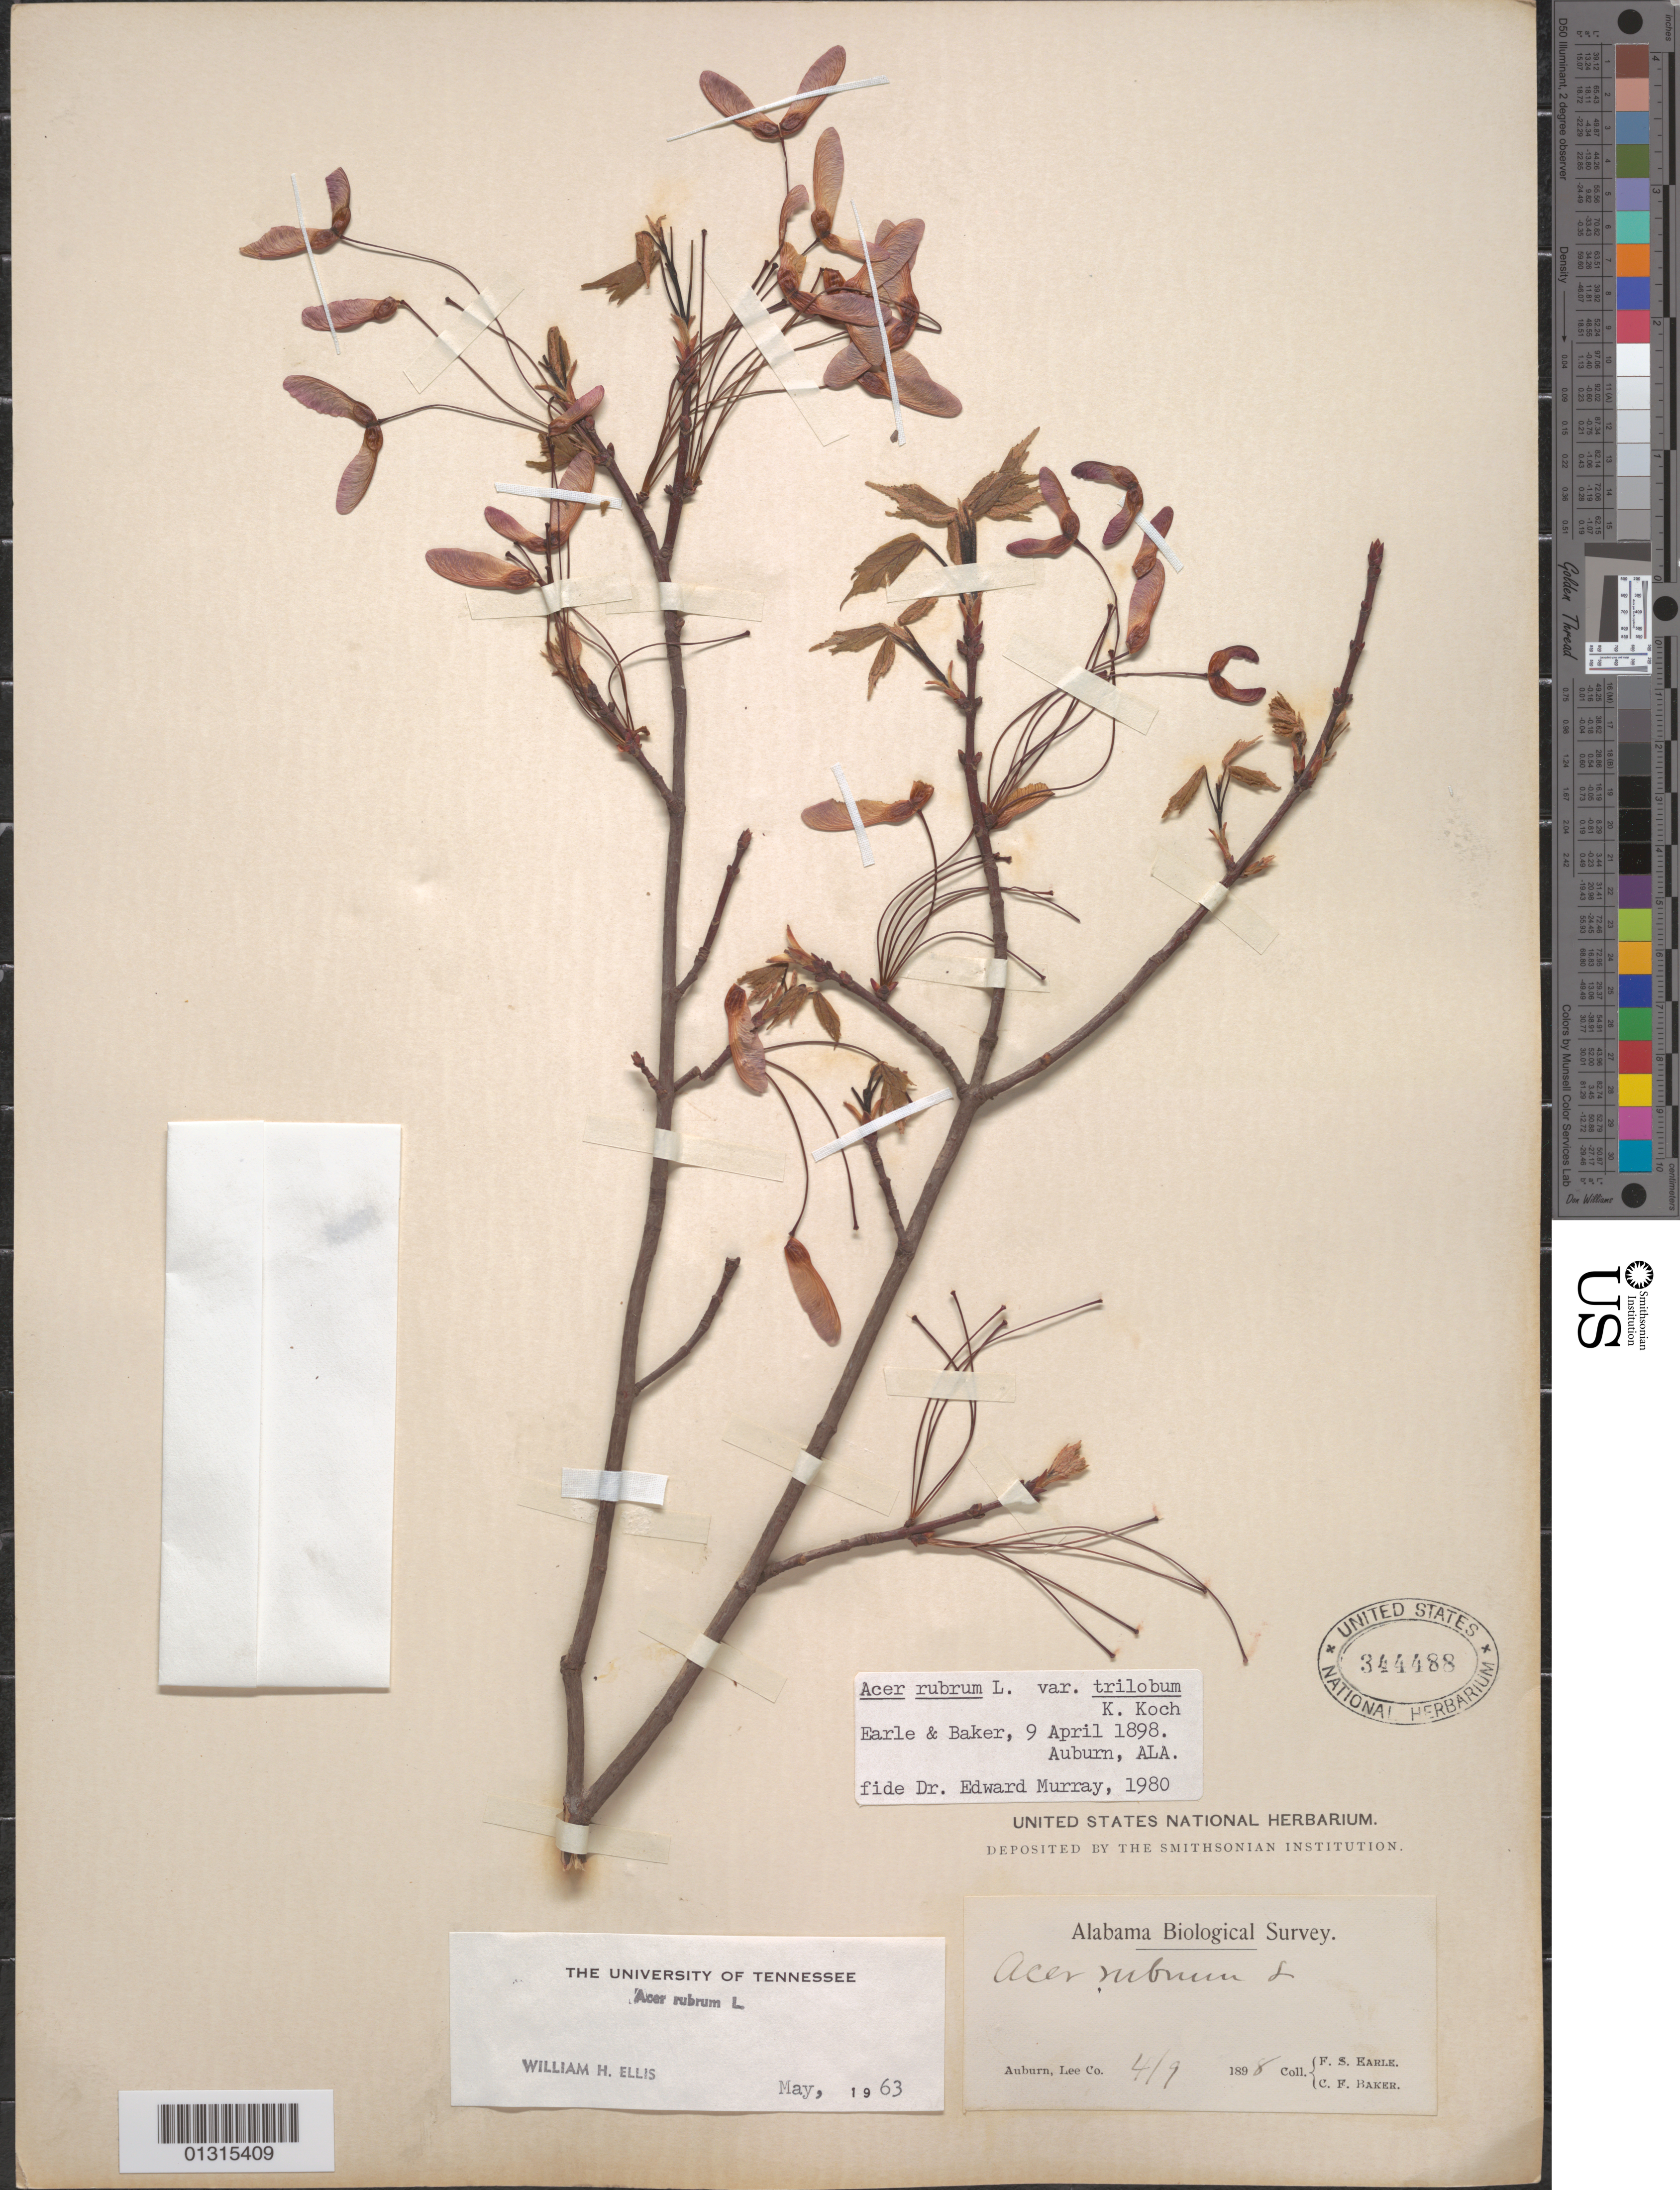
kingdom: Plantae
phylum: Tracheophyta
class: Magnoliopsida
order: Sapindales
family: Sapindaceae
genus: Acer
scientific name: Acer rubrum var. trilobum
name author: K. Koch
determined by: Murray, Edward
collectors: F. S. Earle & C. F. Baker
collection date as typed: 4/9 1898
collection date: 1898-04-09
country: United States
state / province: Alabama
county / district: Lee County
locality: Lee County, Auburn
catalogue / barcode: US 344488